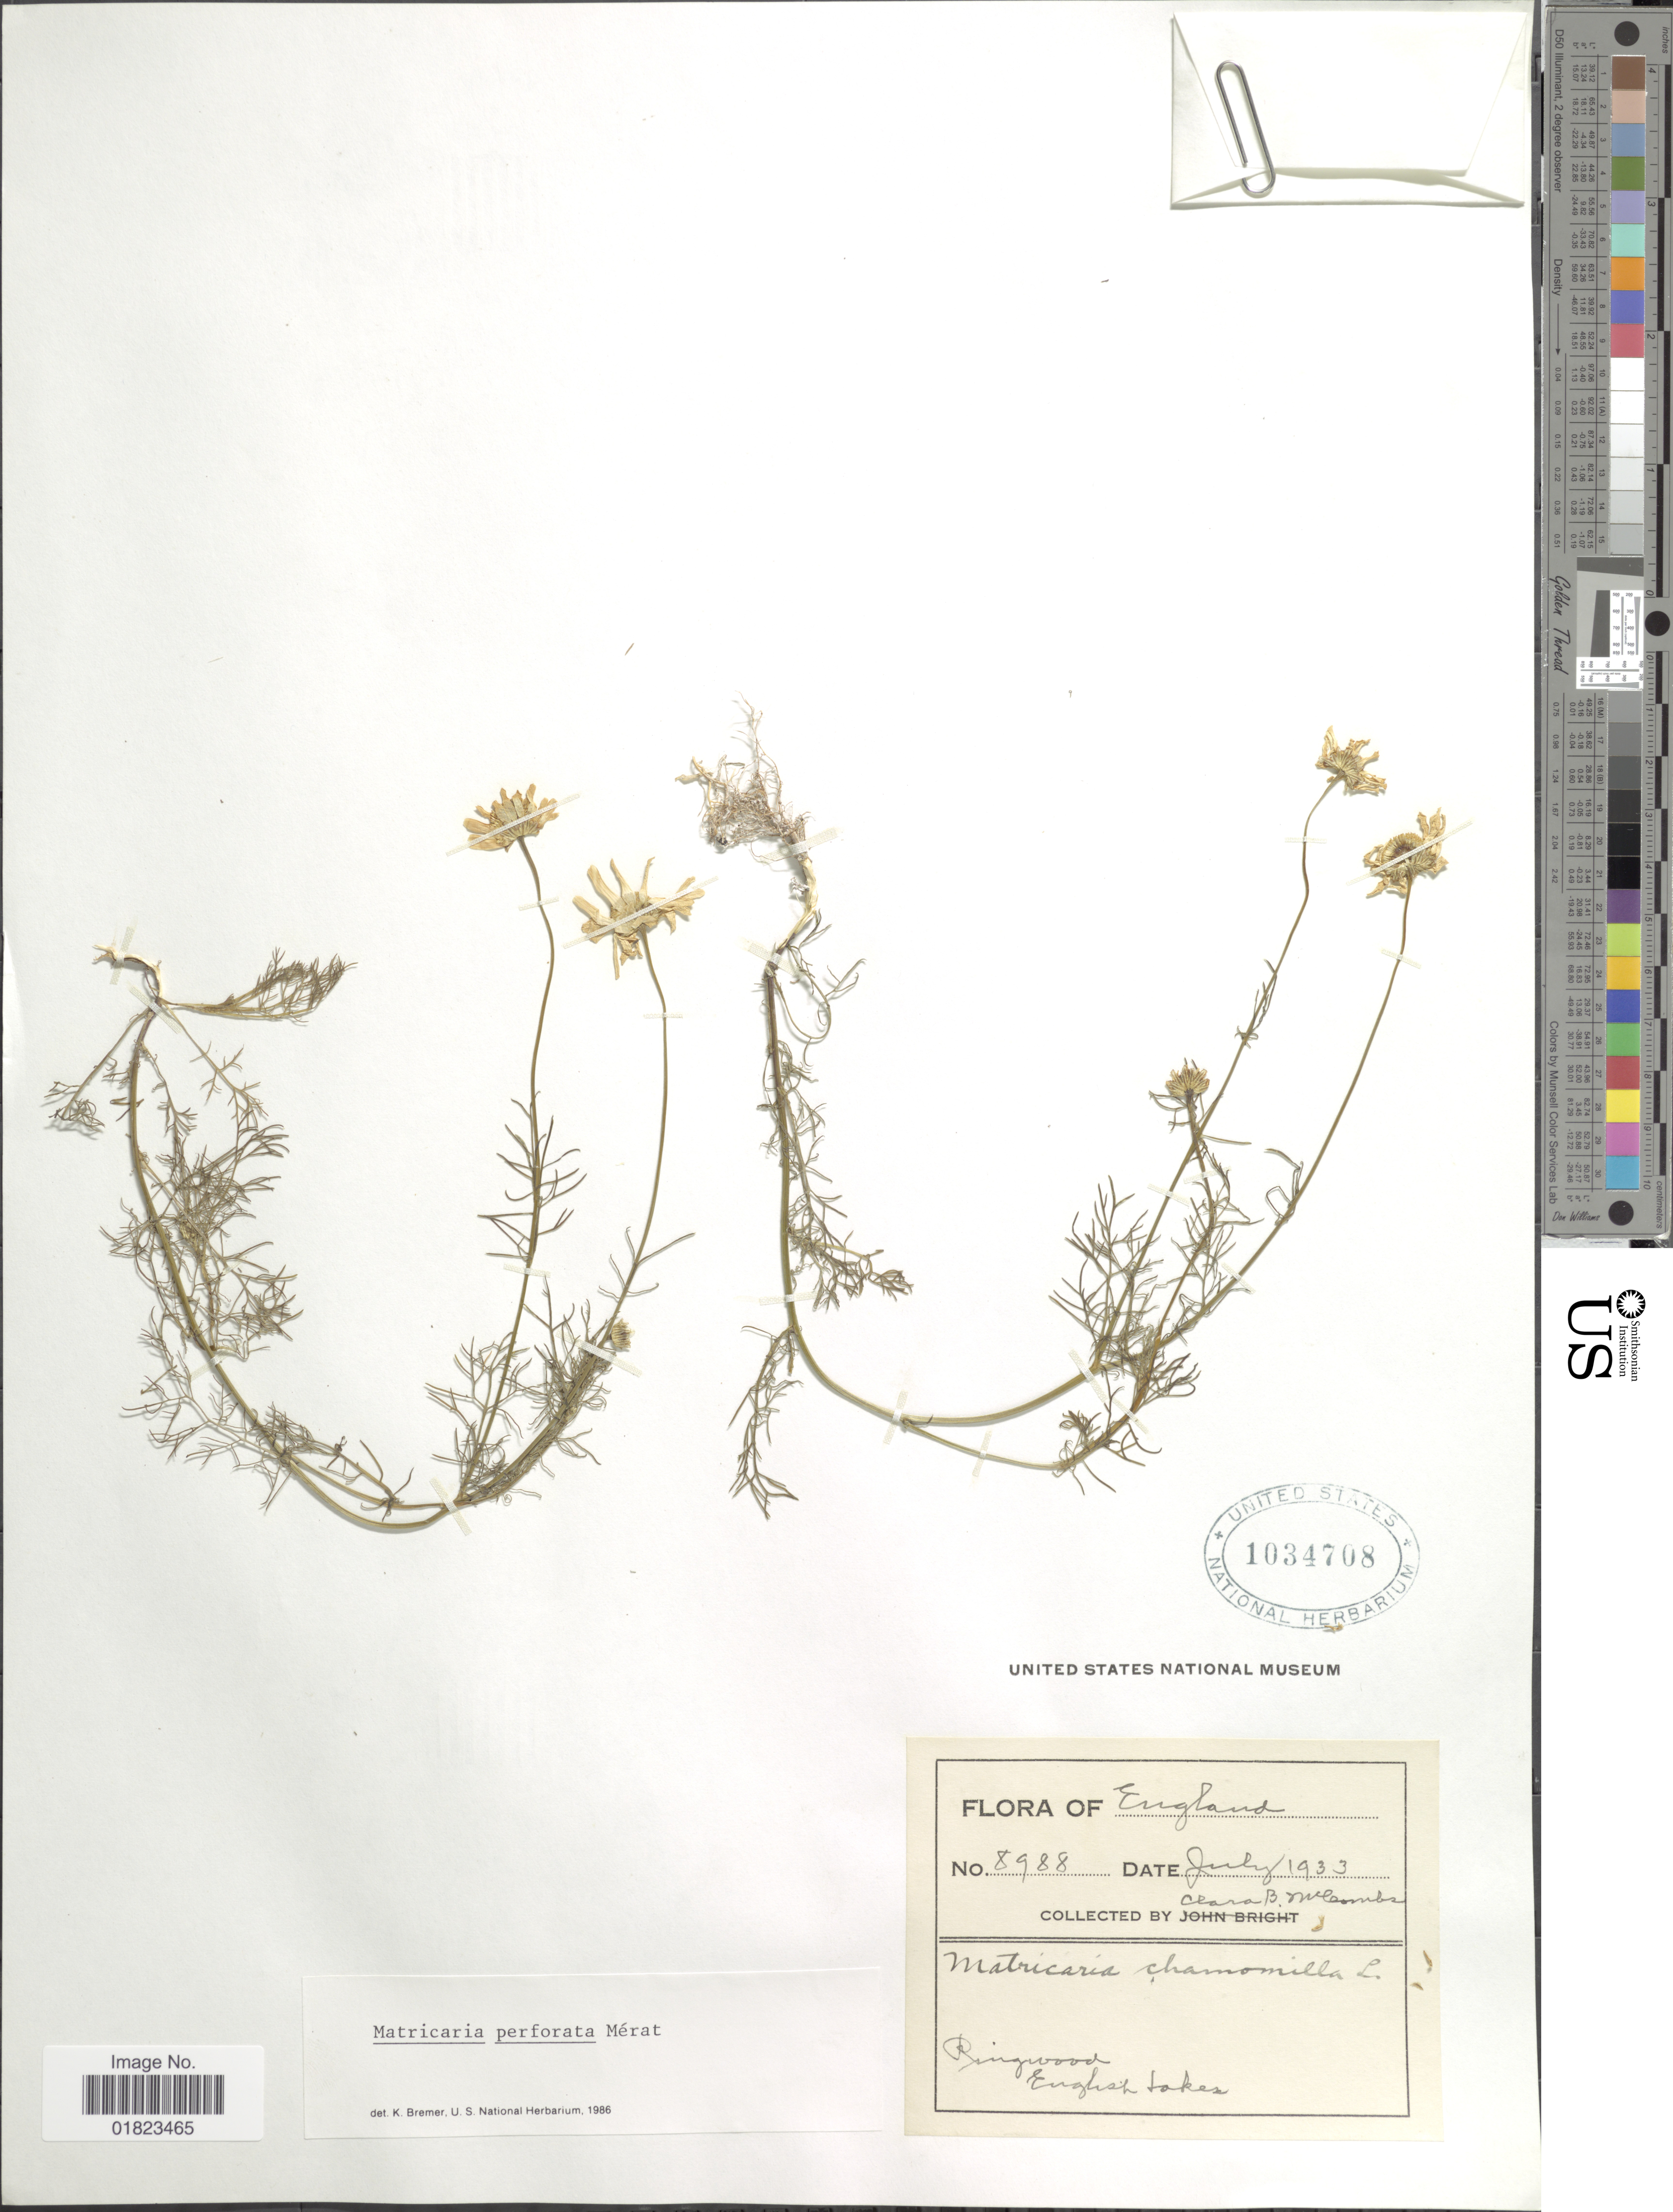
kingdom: Plantae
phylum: Tracheophyta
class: Magnoliopsida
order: Asterales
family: Asteraceae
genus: Tripleurospermum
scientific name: Tripleurospermum perforatum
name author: (Mérat) Laínz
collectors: C. McCombs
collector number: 8988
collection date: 1933-07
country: United Kingdom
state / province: England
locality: England. Ringwood, English takes,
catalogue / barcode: US 1034708